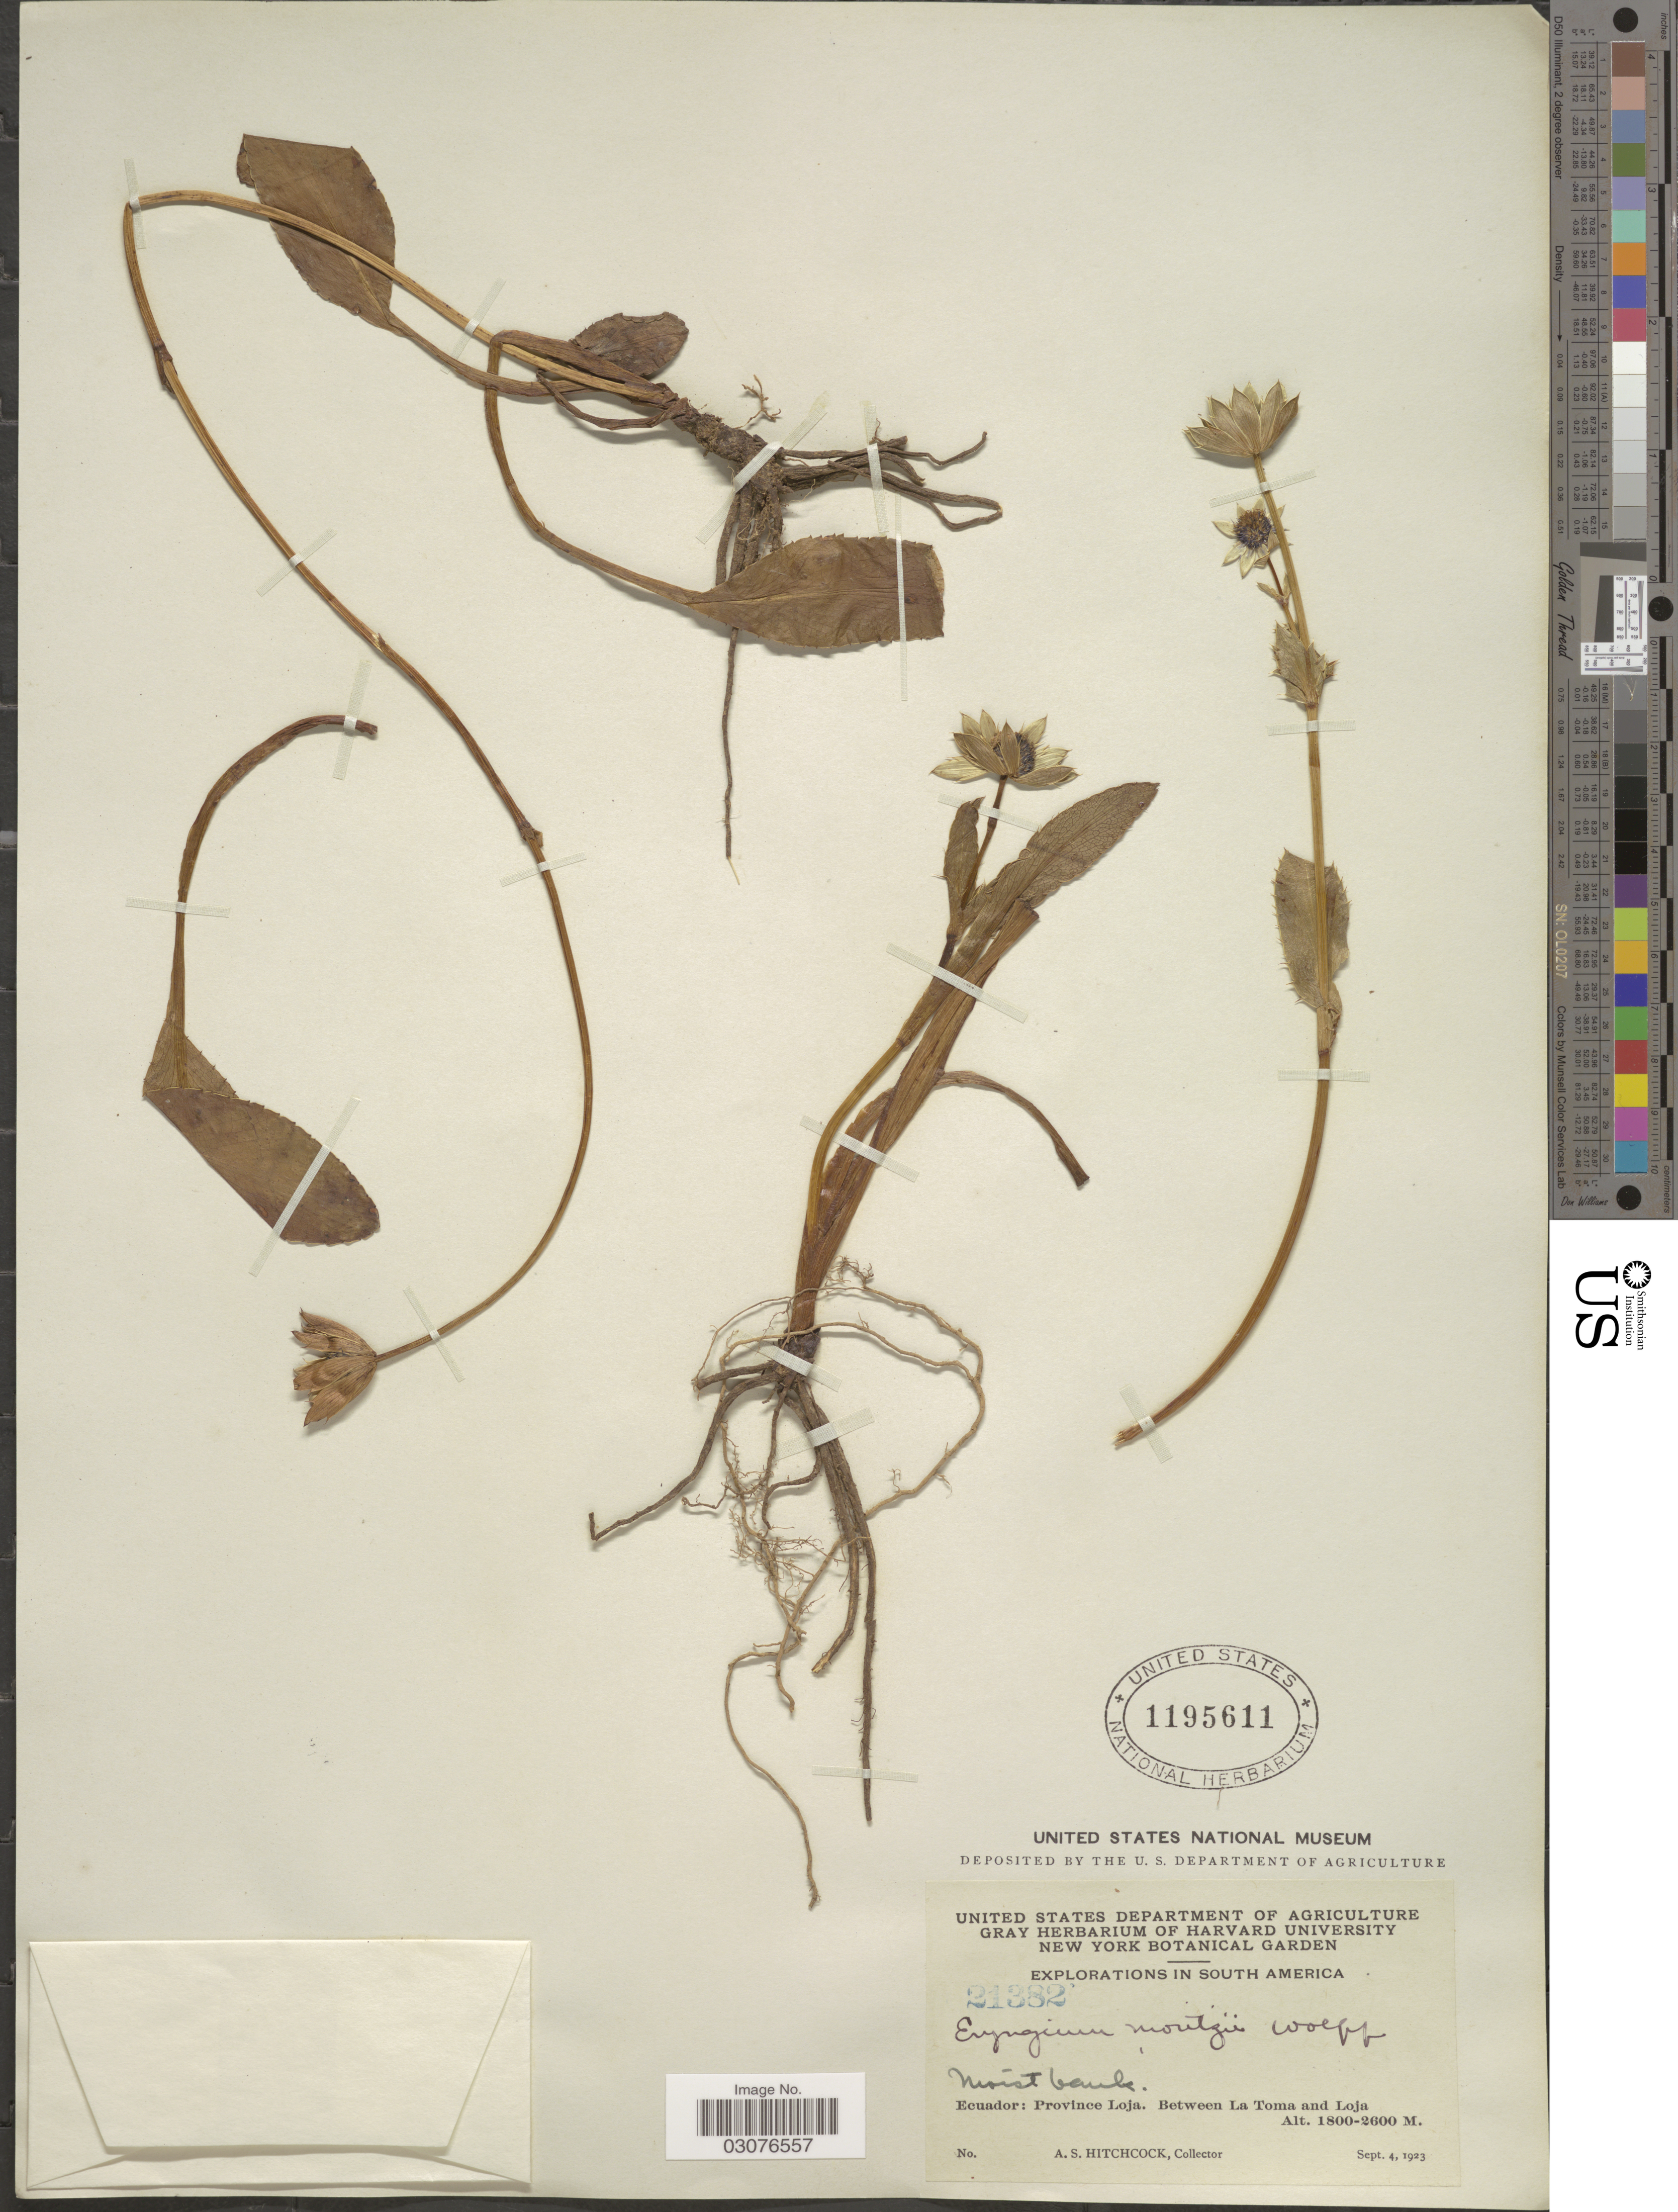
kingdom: Plantae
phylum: Tracheophyta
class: Magnoliopsida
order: Apiales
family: Apiaceae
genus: Eryngium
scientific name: Eryngium bourgatii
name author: Gouan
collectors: A. S. Hitchcock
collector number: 21382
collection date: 1923-09-04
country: Ecuador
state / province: Loja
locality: Between La Toma and Loja.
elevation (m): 1800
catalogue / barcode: US 1195611